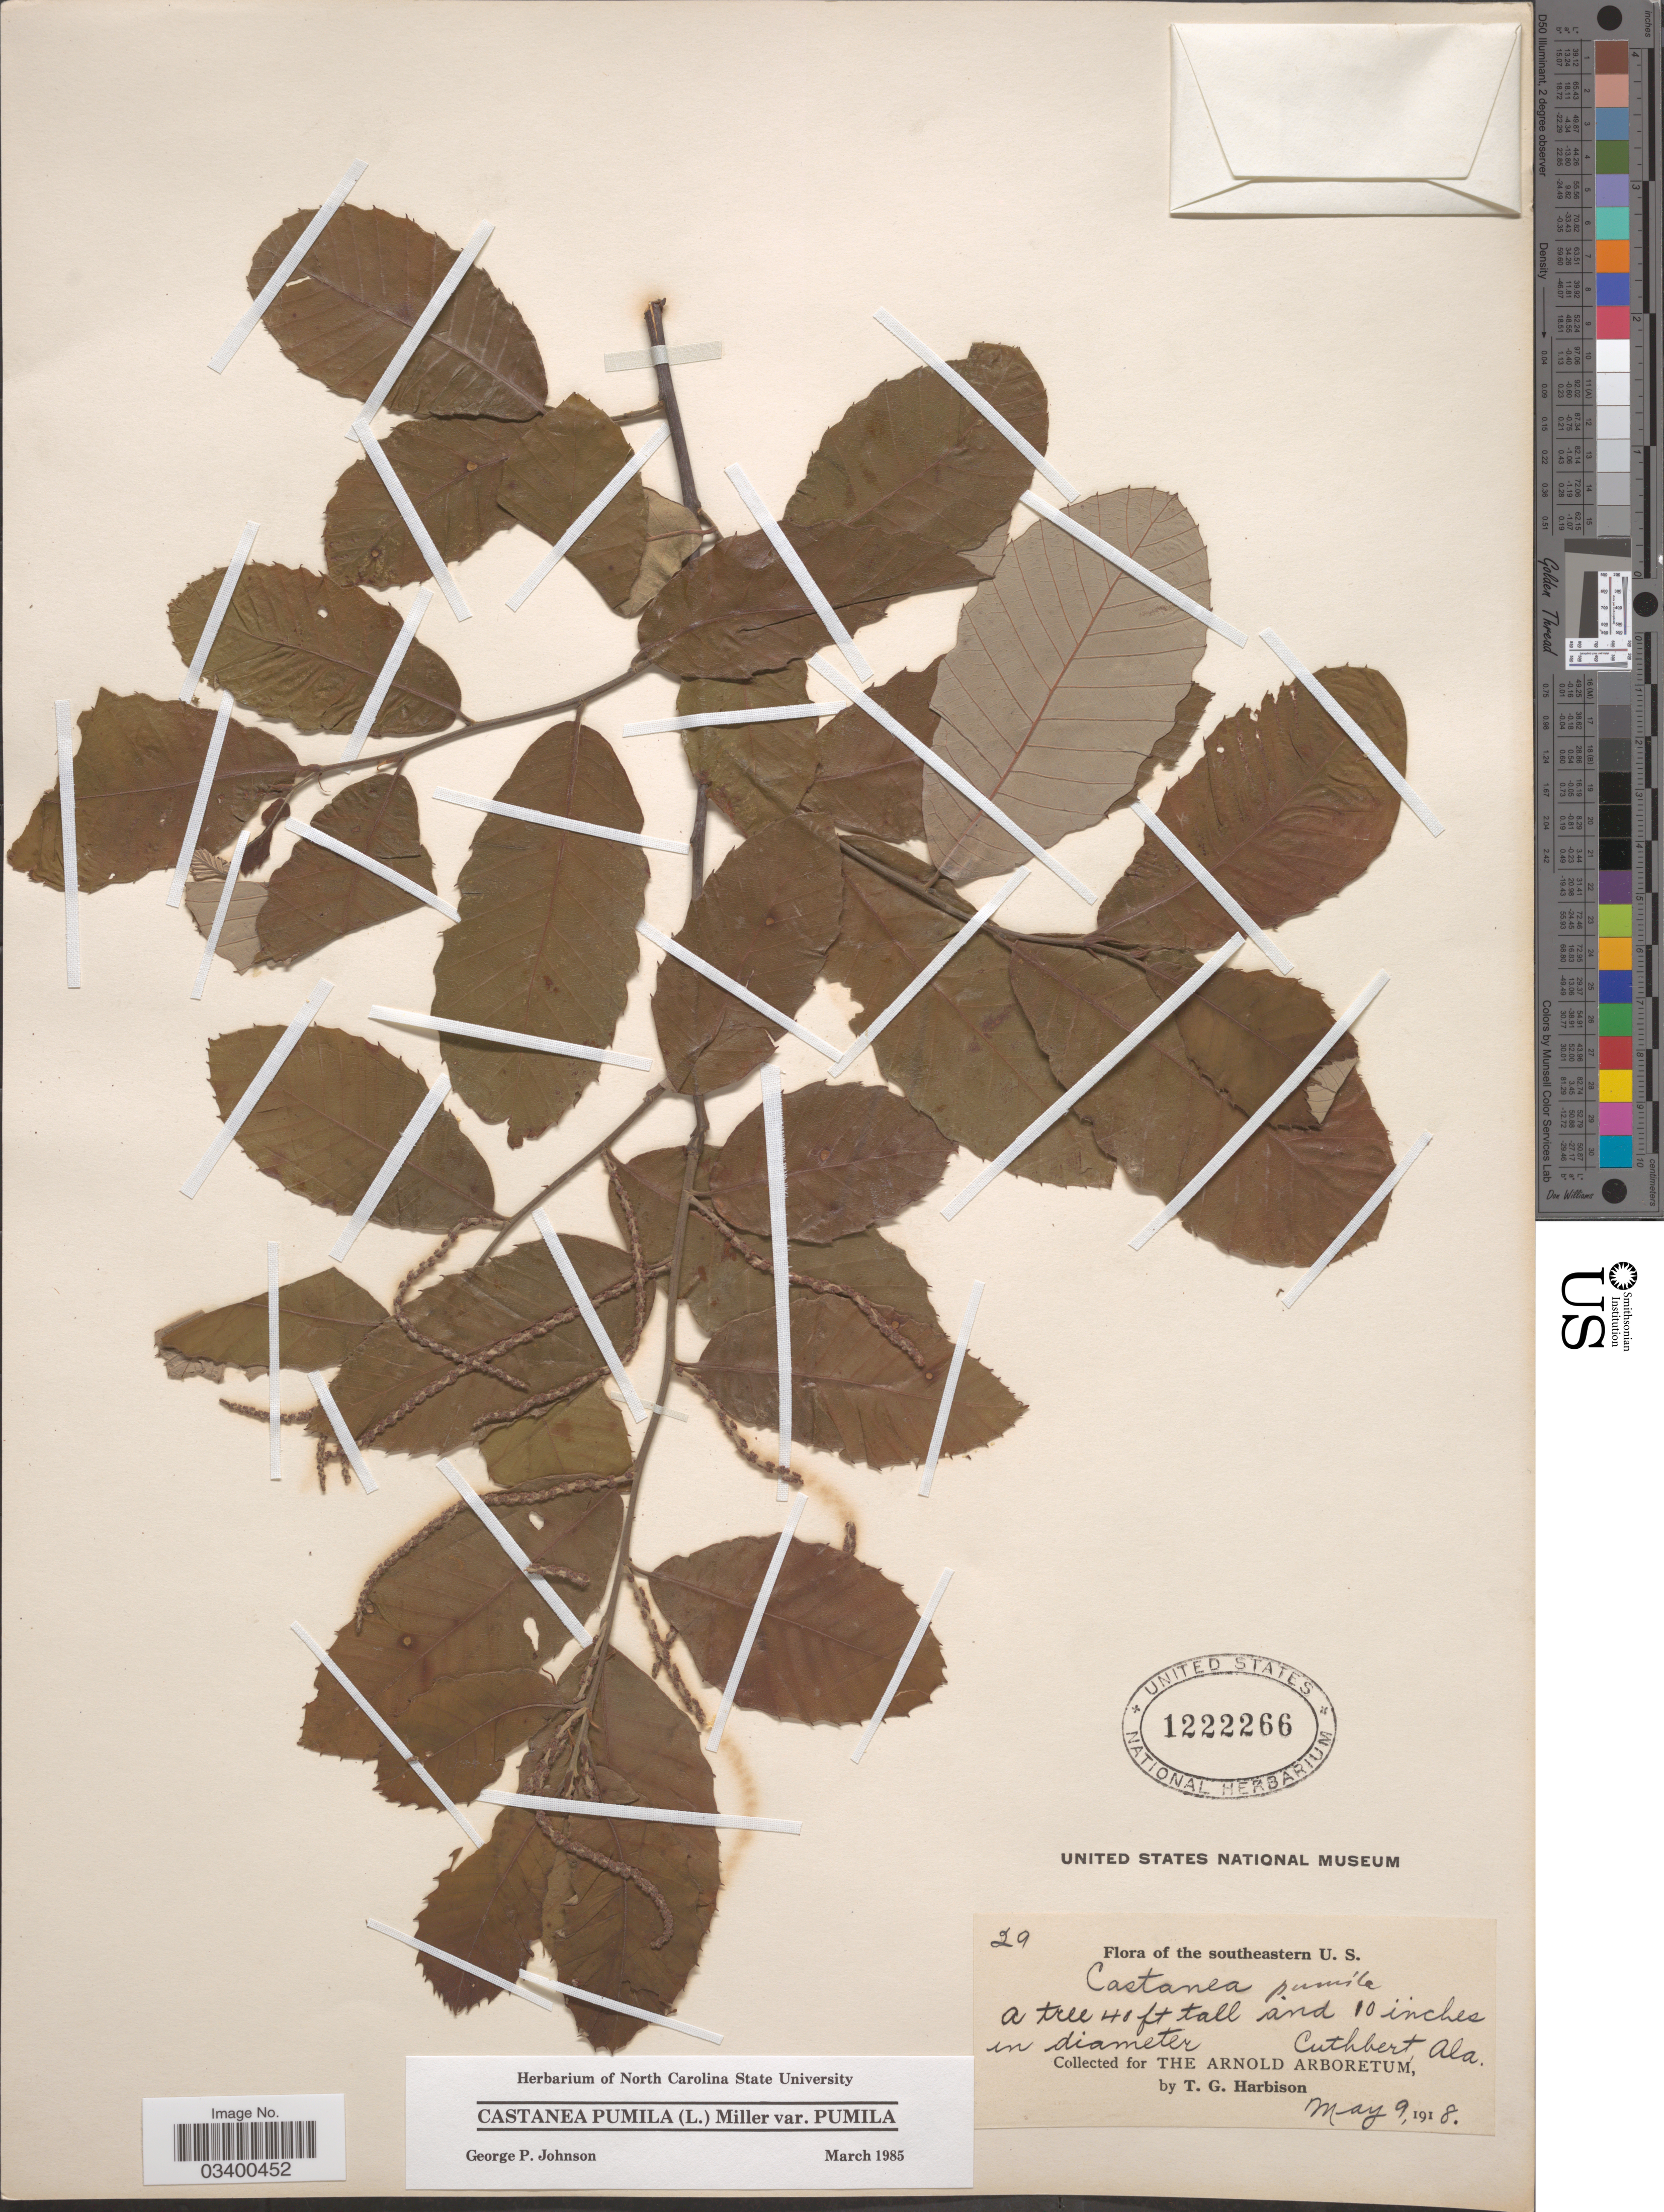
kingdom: Plantae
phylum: Tracheophyta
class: Magnoliopsida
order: Fagales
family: Fagaceae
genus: Castanea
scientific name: Castanea pumila var. pumila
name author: (L.) Mill.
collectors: T. Harbison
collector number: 29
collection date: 1918-05-09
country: United States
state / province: Alabama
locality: Southeastern U. S. Cuthbert.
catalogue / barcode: US 1222266